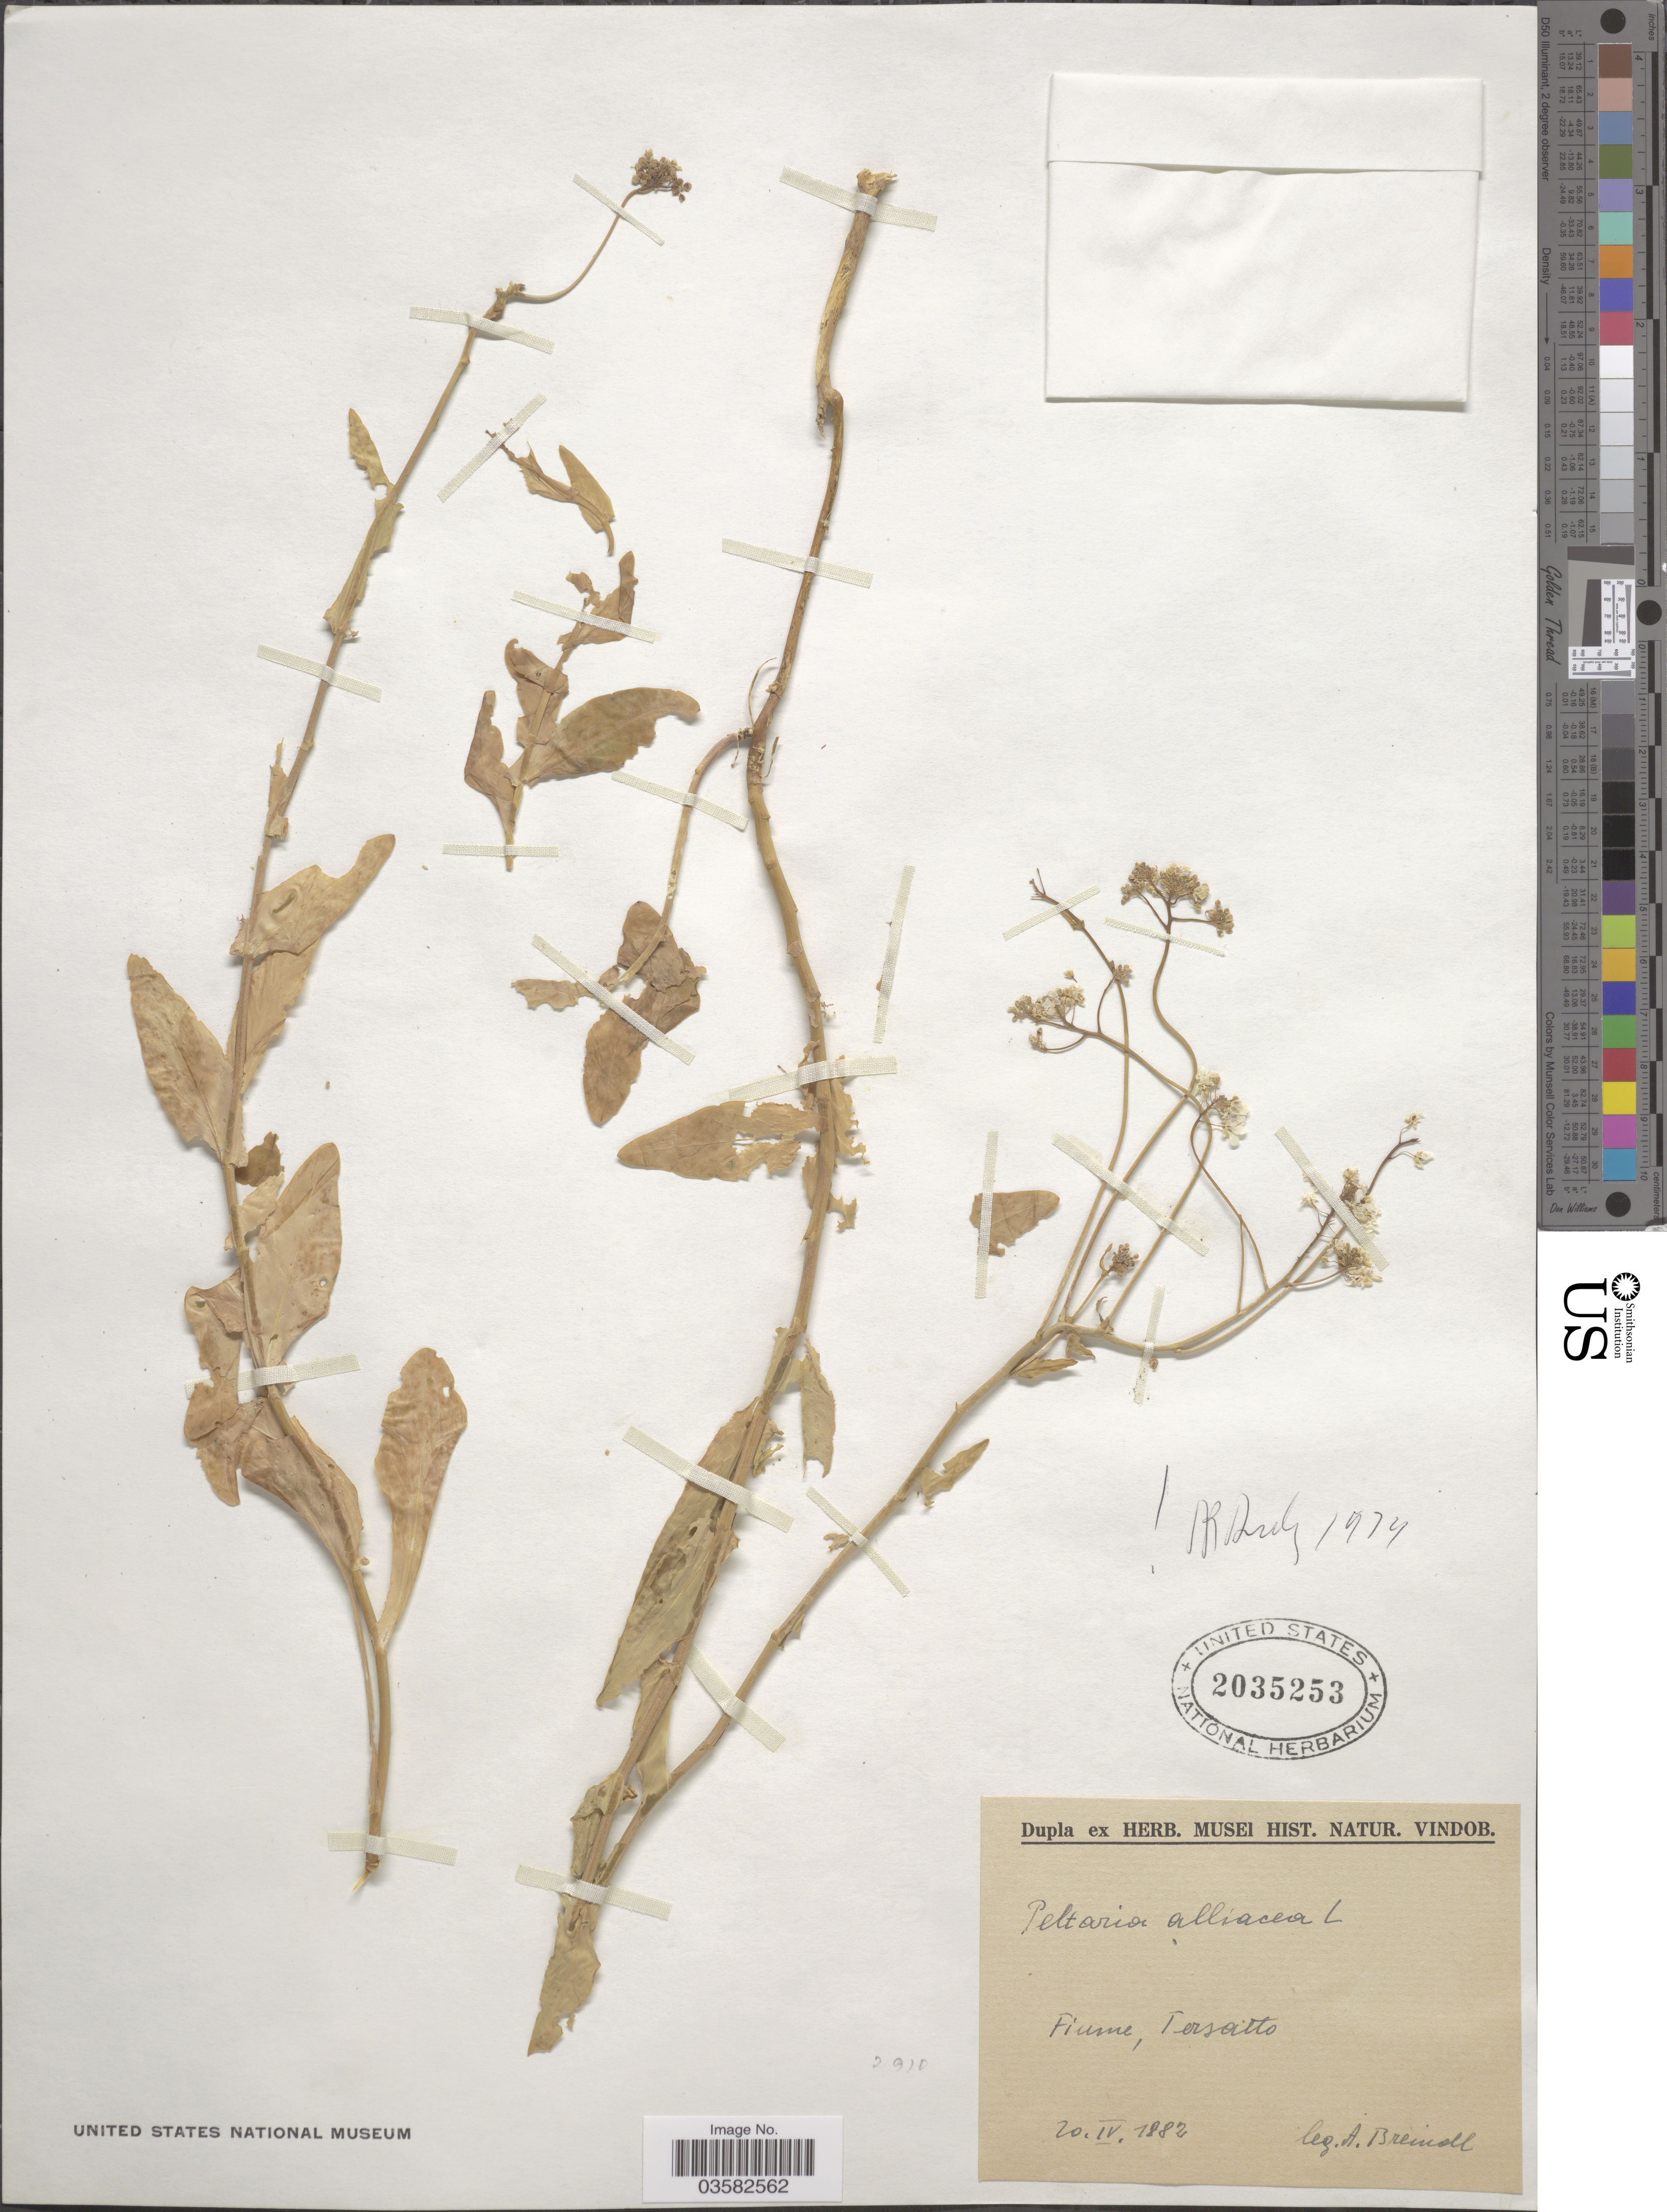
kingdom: Plantae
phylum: Tracheophyta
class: Magnoliopsida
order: Brassicales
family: Brassicaceae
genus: Peltaria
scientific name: Peltaria alliacea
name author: Jacq.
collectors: A. Breindl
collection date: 1882-04-20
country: Croatia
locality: Fiume, Tersatto.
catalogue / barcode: US 2035253